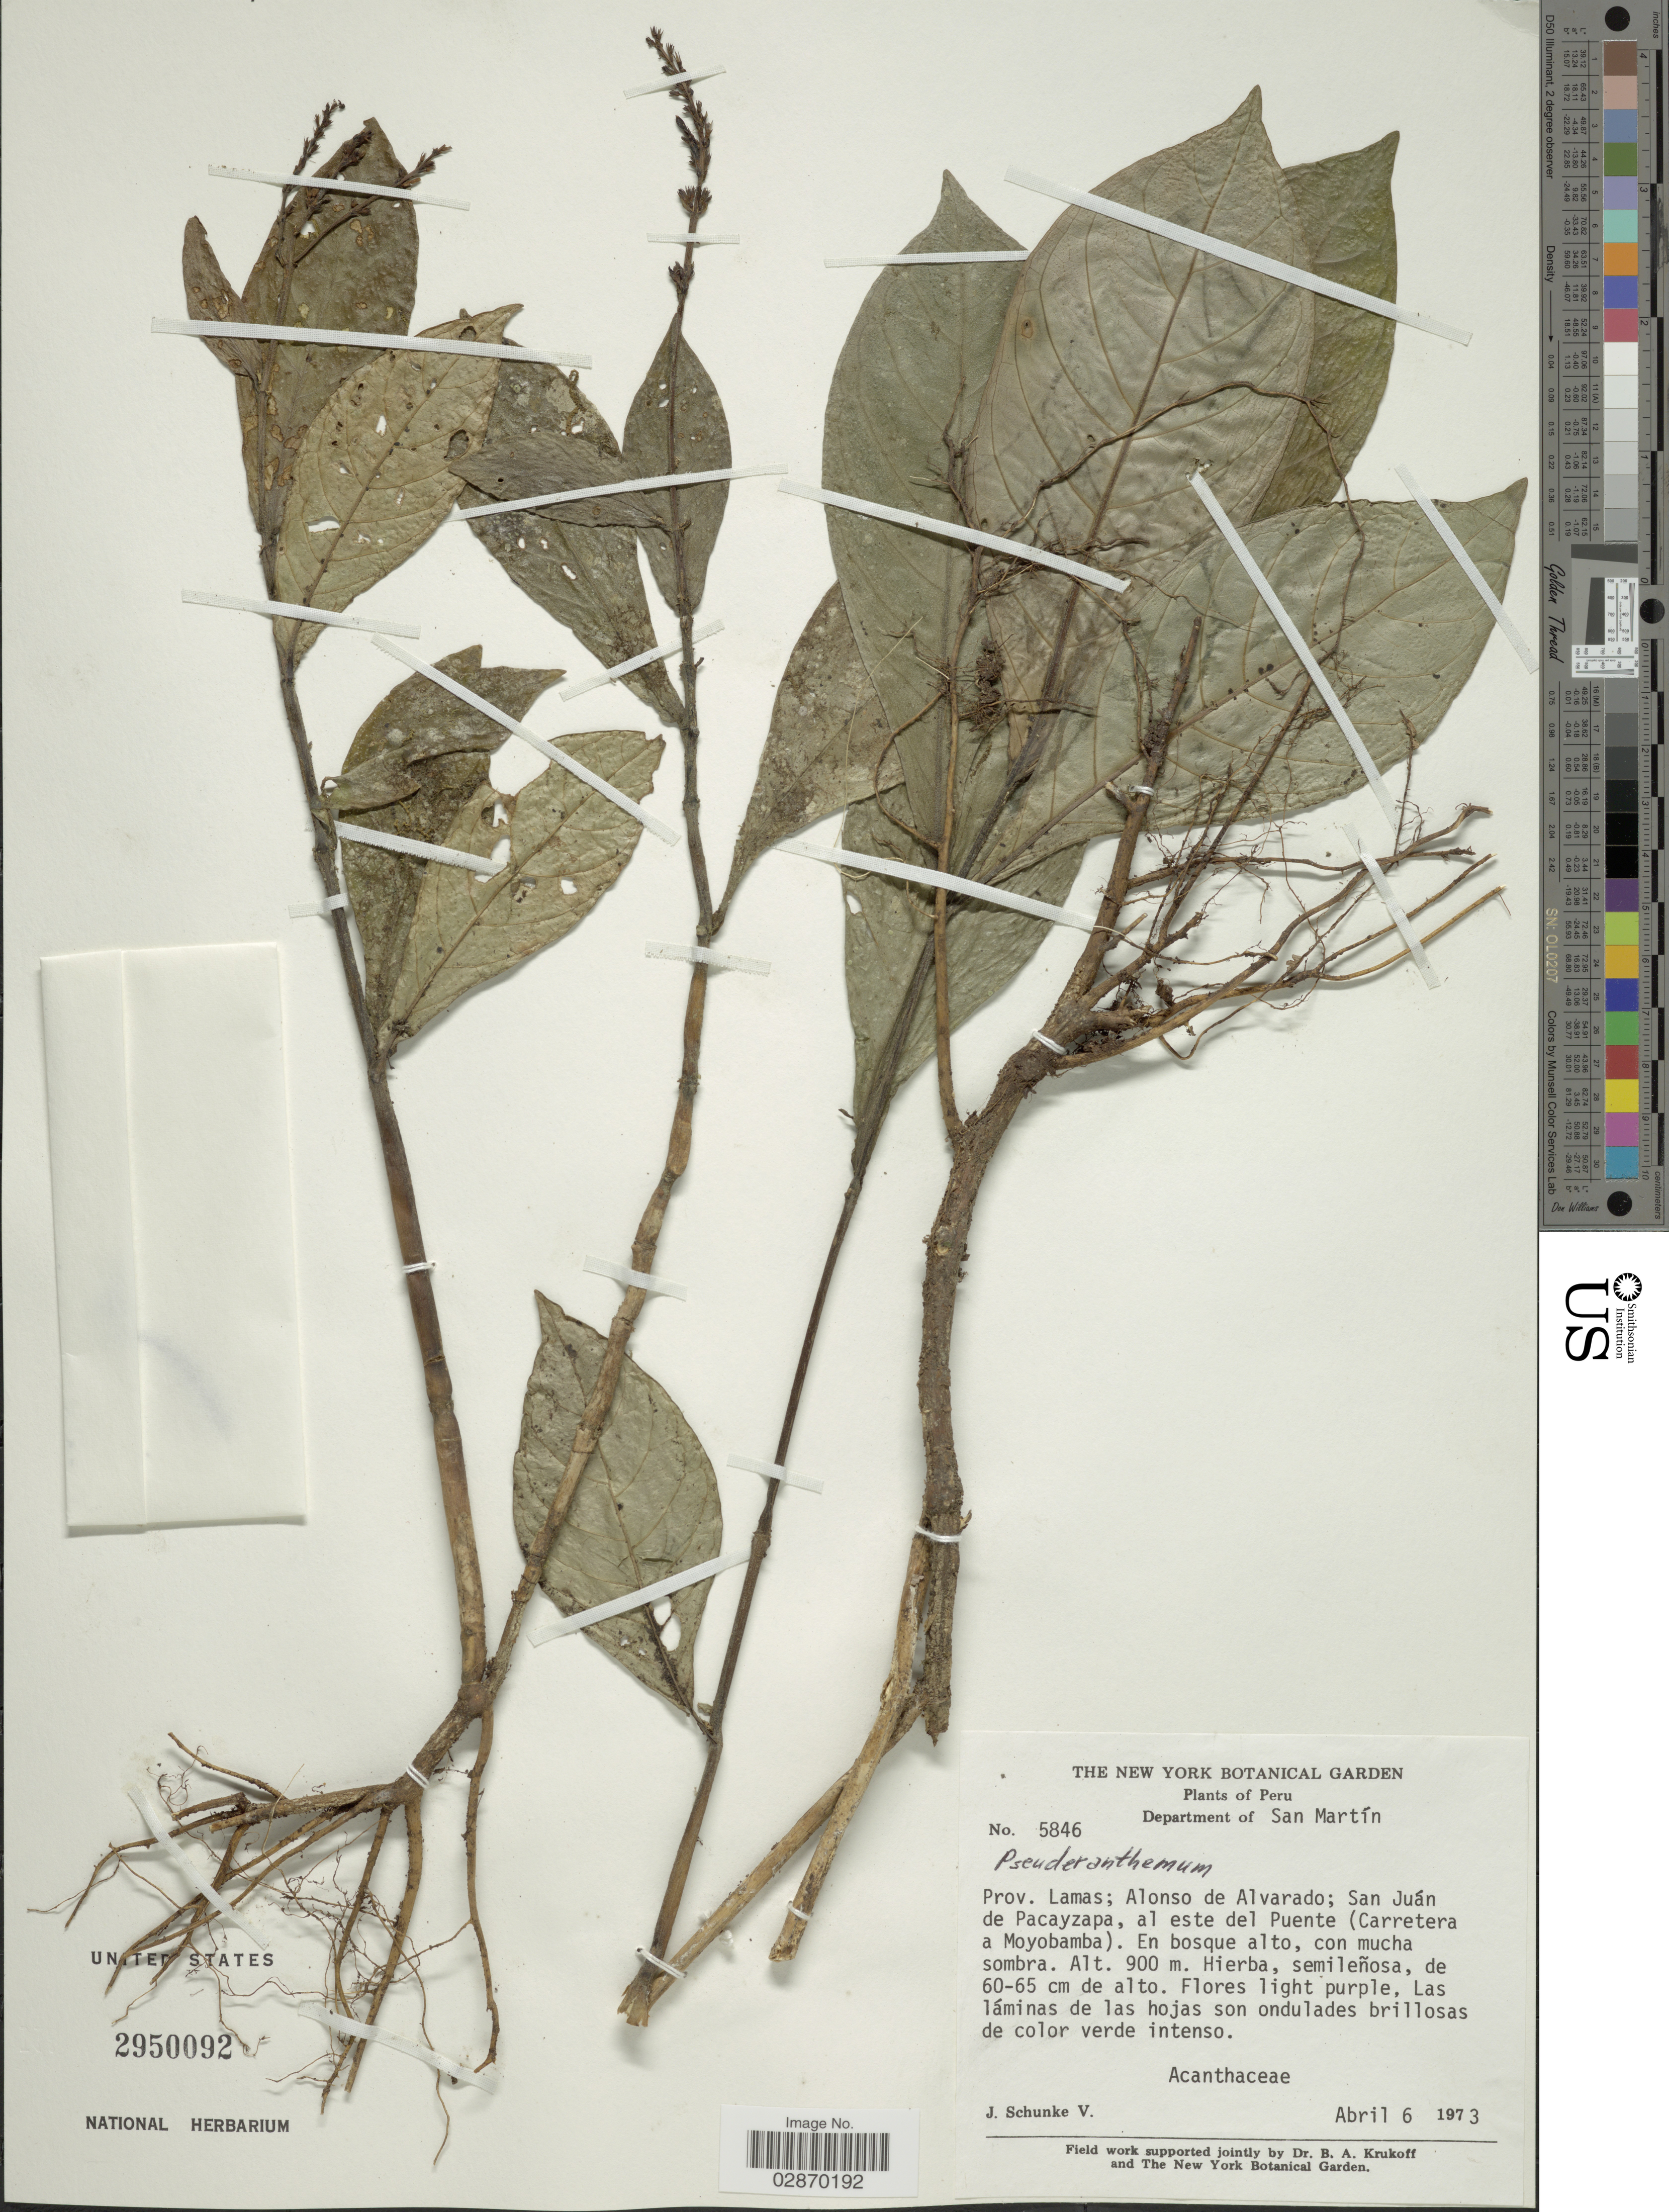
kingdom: Plantae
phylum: Tracheophyta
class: Magnoliopsida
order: Lamiales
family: Acanthaceae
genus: Pseuderanthemum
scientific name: Pseuderanthemum sp.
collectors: J. Schunke Vigo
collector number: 5846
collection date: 1973-04-06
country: Peru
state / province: San Martín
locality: Department of San Martín. Prov. Lamas; Alonso de Alvarado; San Juán de Pacayzapa, al este del Puente (Carretera a Moyobamba).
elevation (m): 900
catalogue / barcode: US 2950092